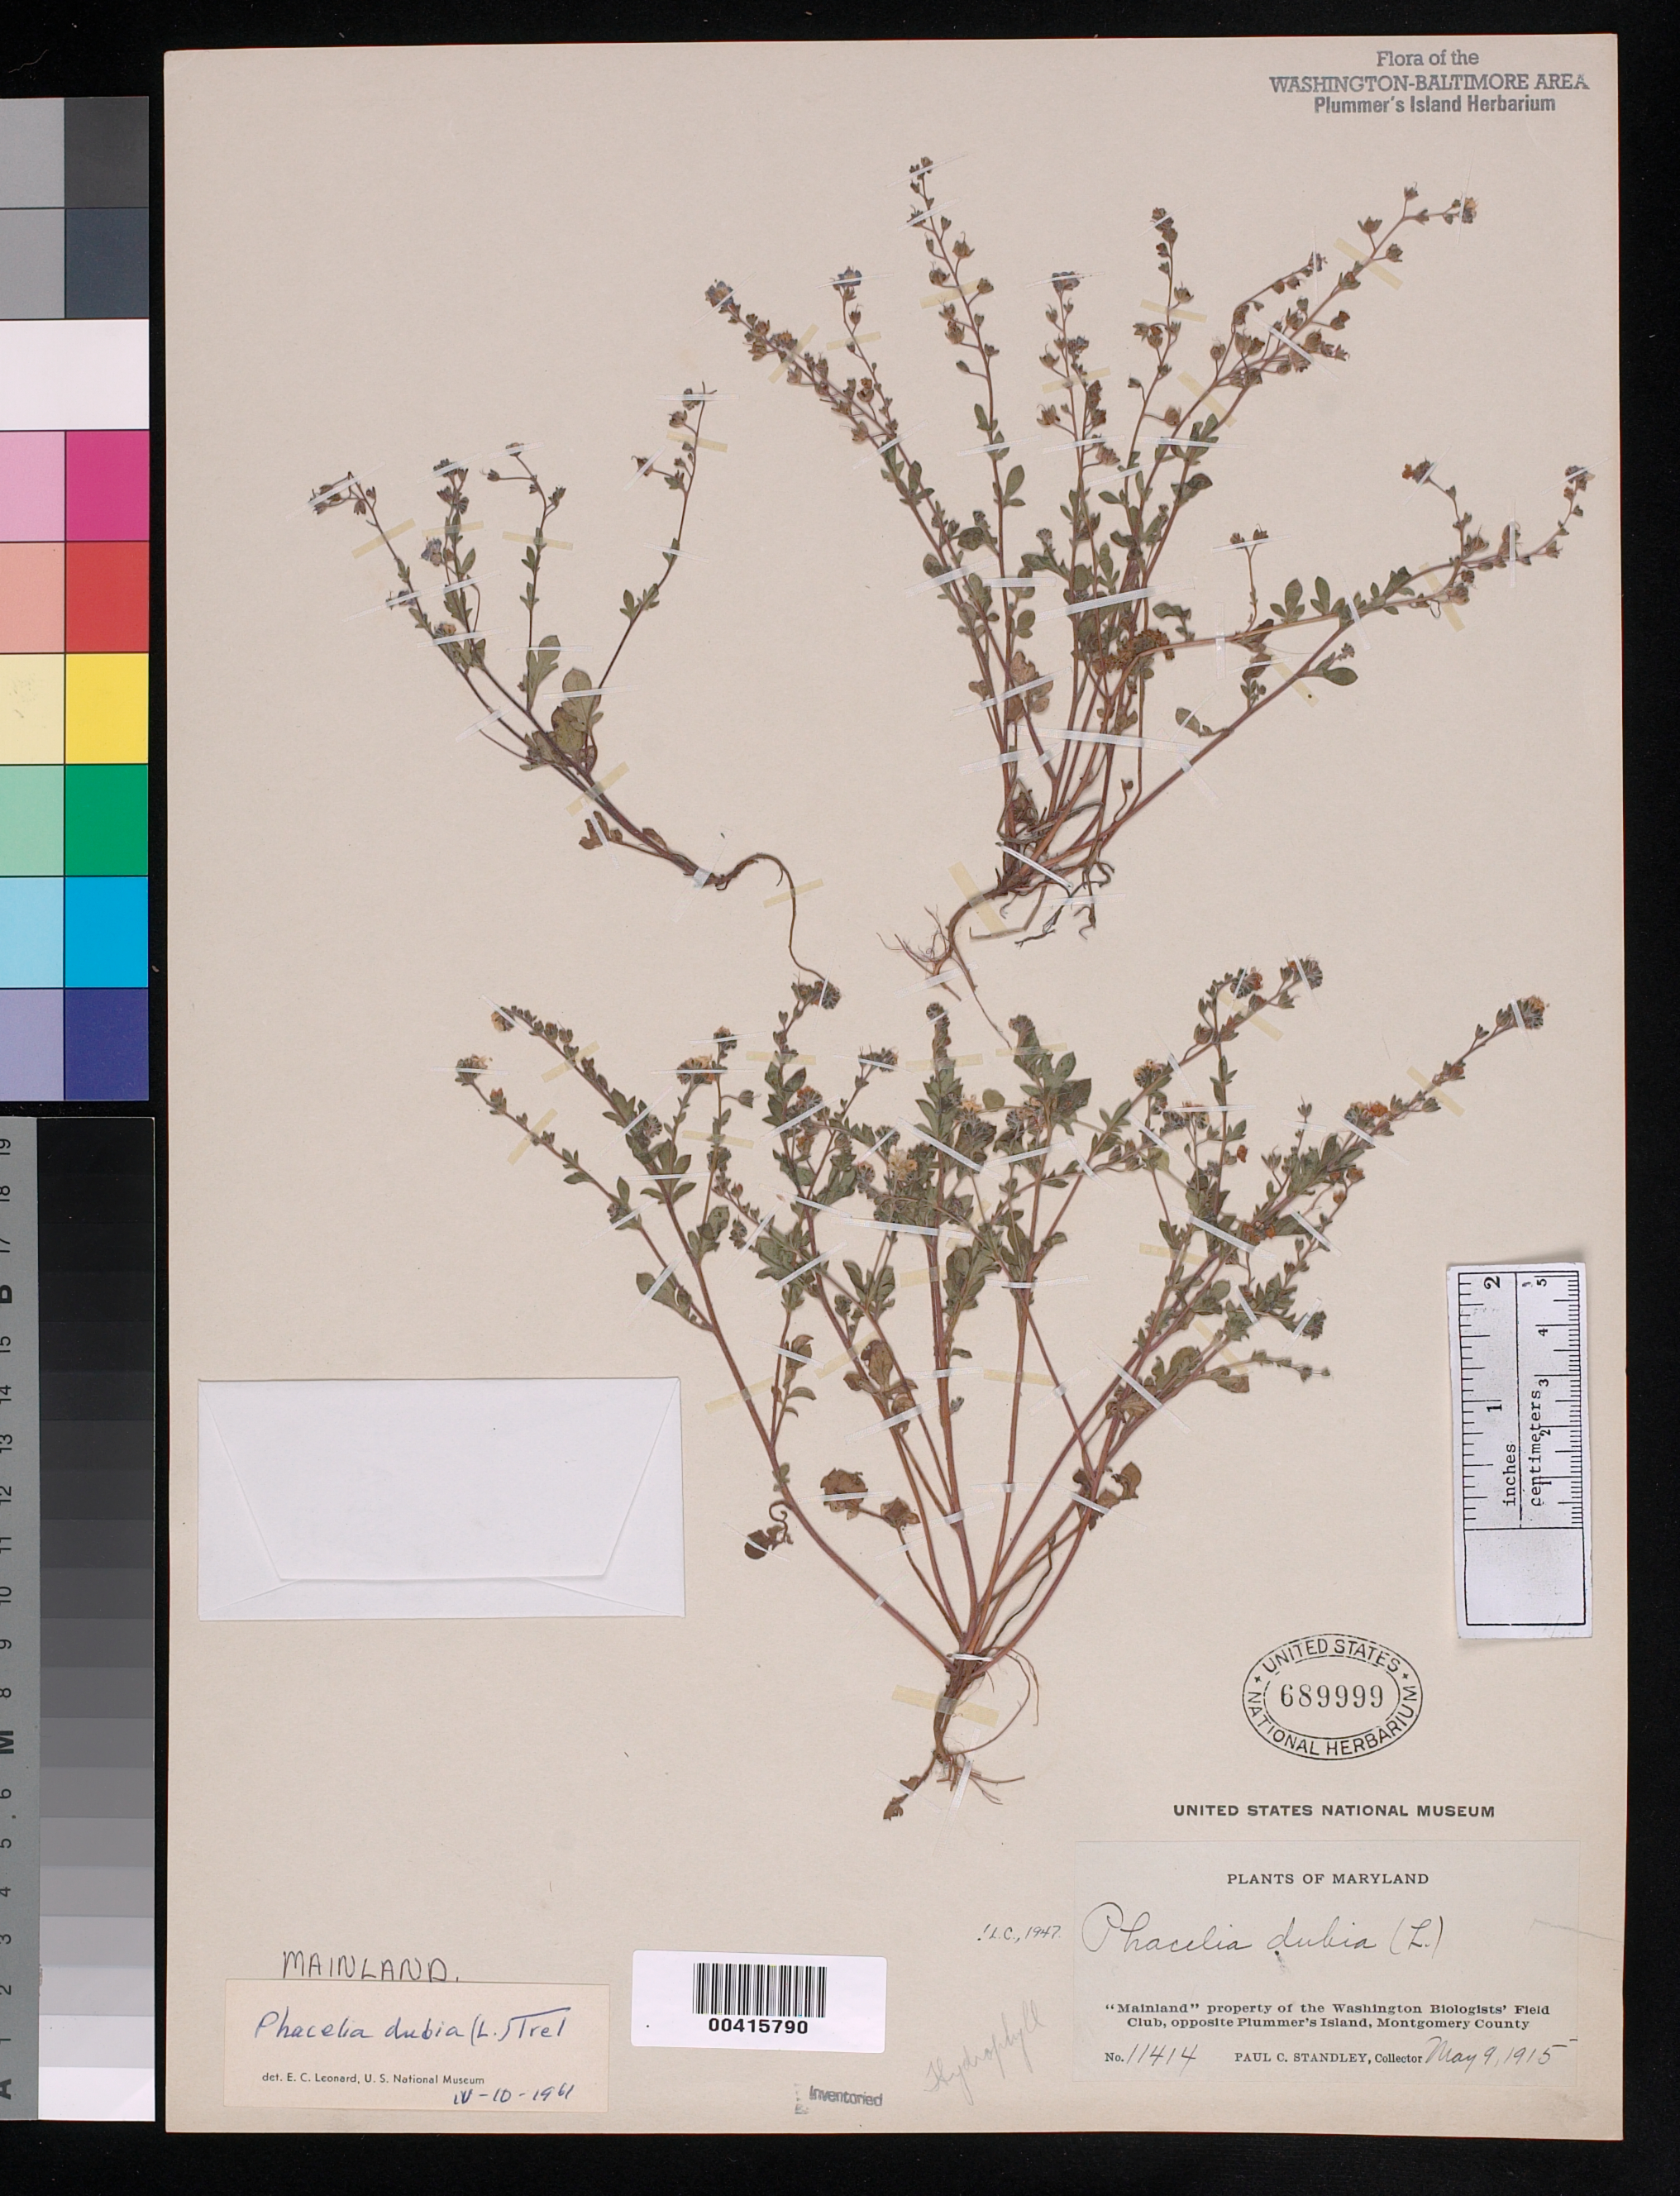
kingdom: Plantae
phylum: Tracheophyta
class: Magnoliopsida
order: Boraginales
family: Hydrophyllaceae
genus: Phacelia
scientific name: Phacelia dubia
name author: (L.) Trel.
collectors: P. C. Standley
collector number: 11414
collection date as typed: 09 May 1915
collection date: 1915-05-09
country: United States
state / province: Maryland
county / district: Montgomery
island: Plummers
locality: Plummer's Island C. & O. Canal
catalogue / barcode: US 689999